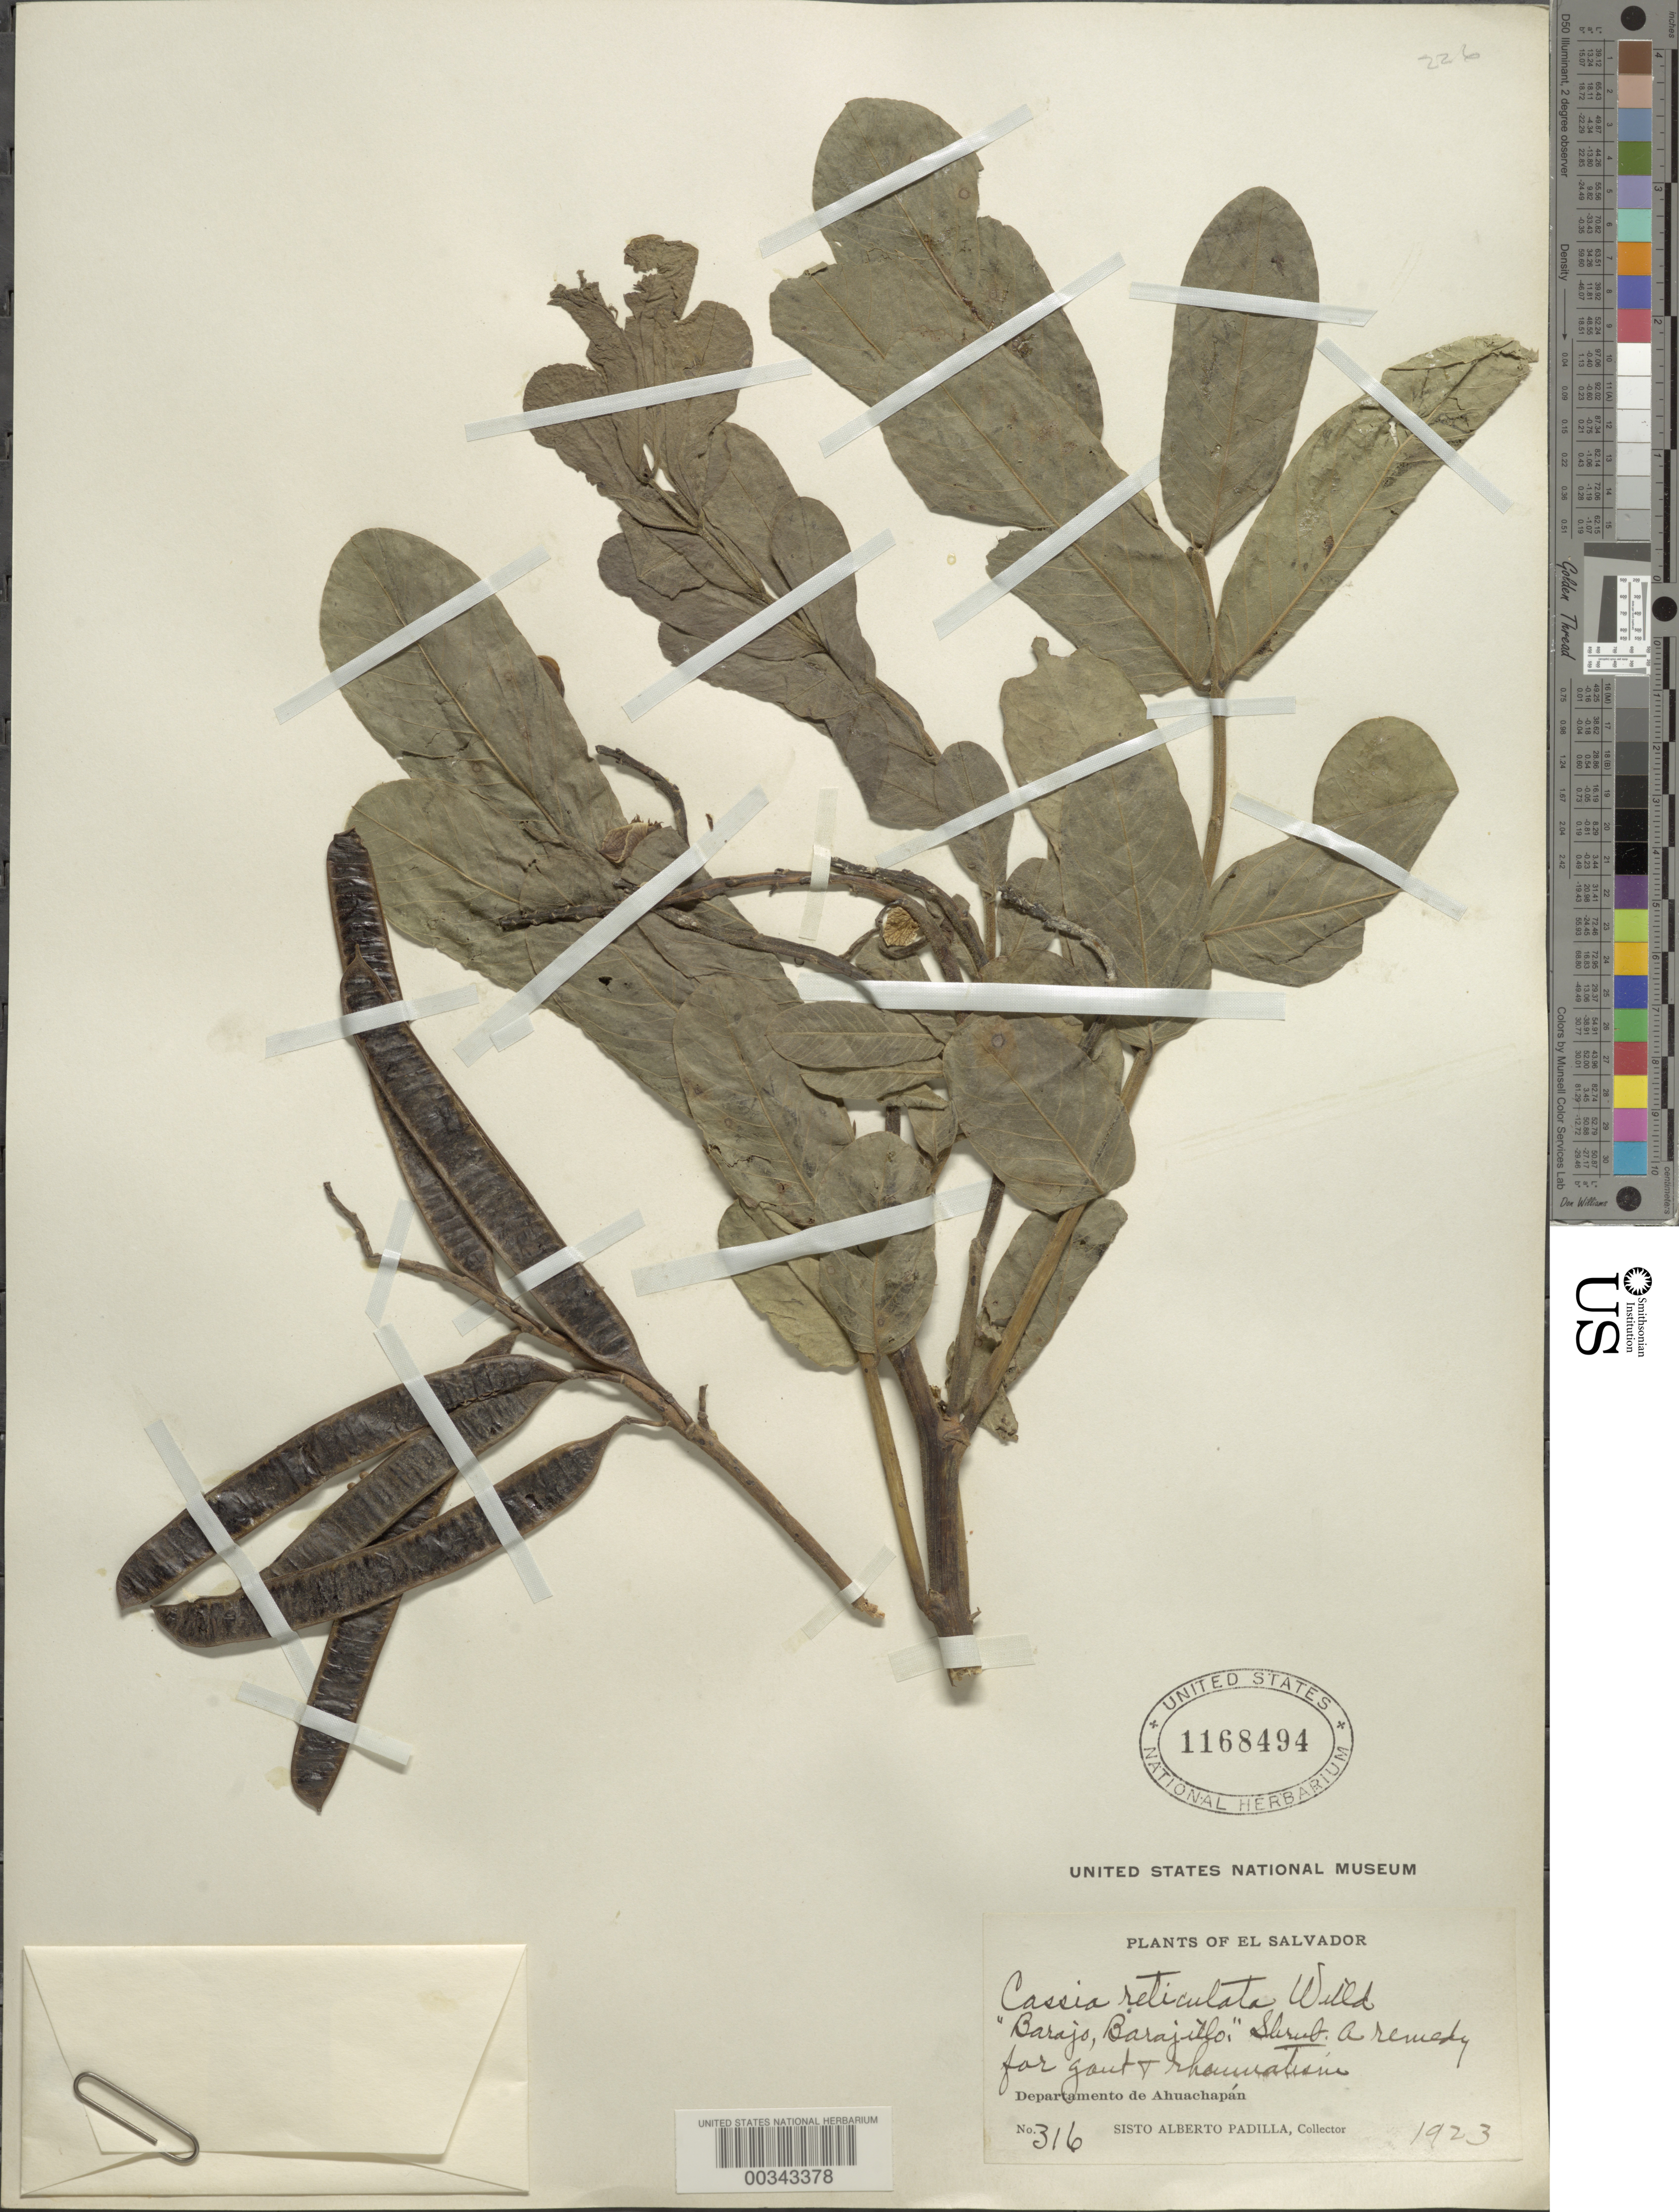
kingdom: Plantae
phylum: Tracheophyta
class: Magnoliopsida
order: Fabales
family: Fabaceae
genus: Senna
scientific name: Senna reticulata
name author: (Willd.) H.S. Irwin & Barneby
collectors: S. A. Padilla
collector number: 316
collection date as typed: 1923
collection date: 1923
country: El Salvador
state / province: Ahuachapán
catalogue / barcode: US 1168494